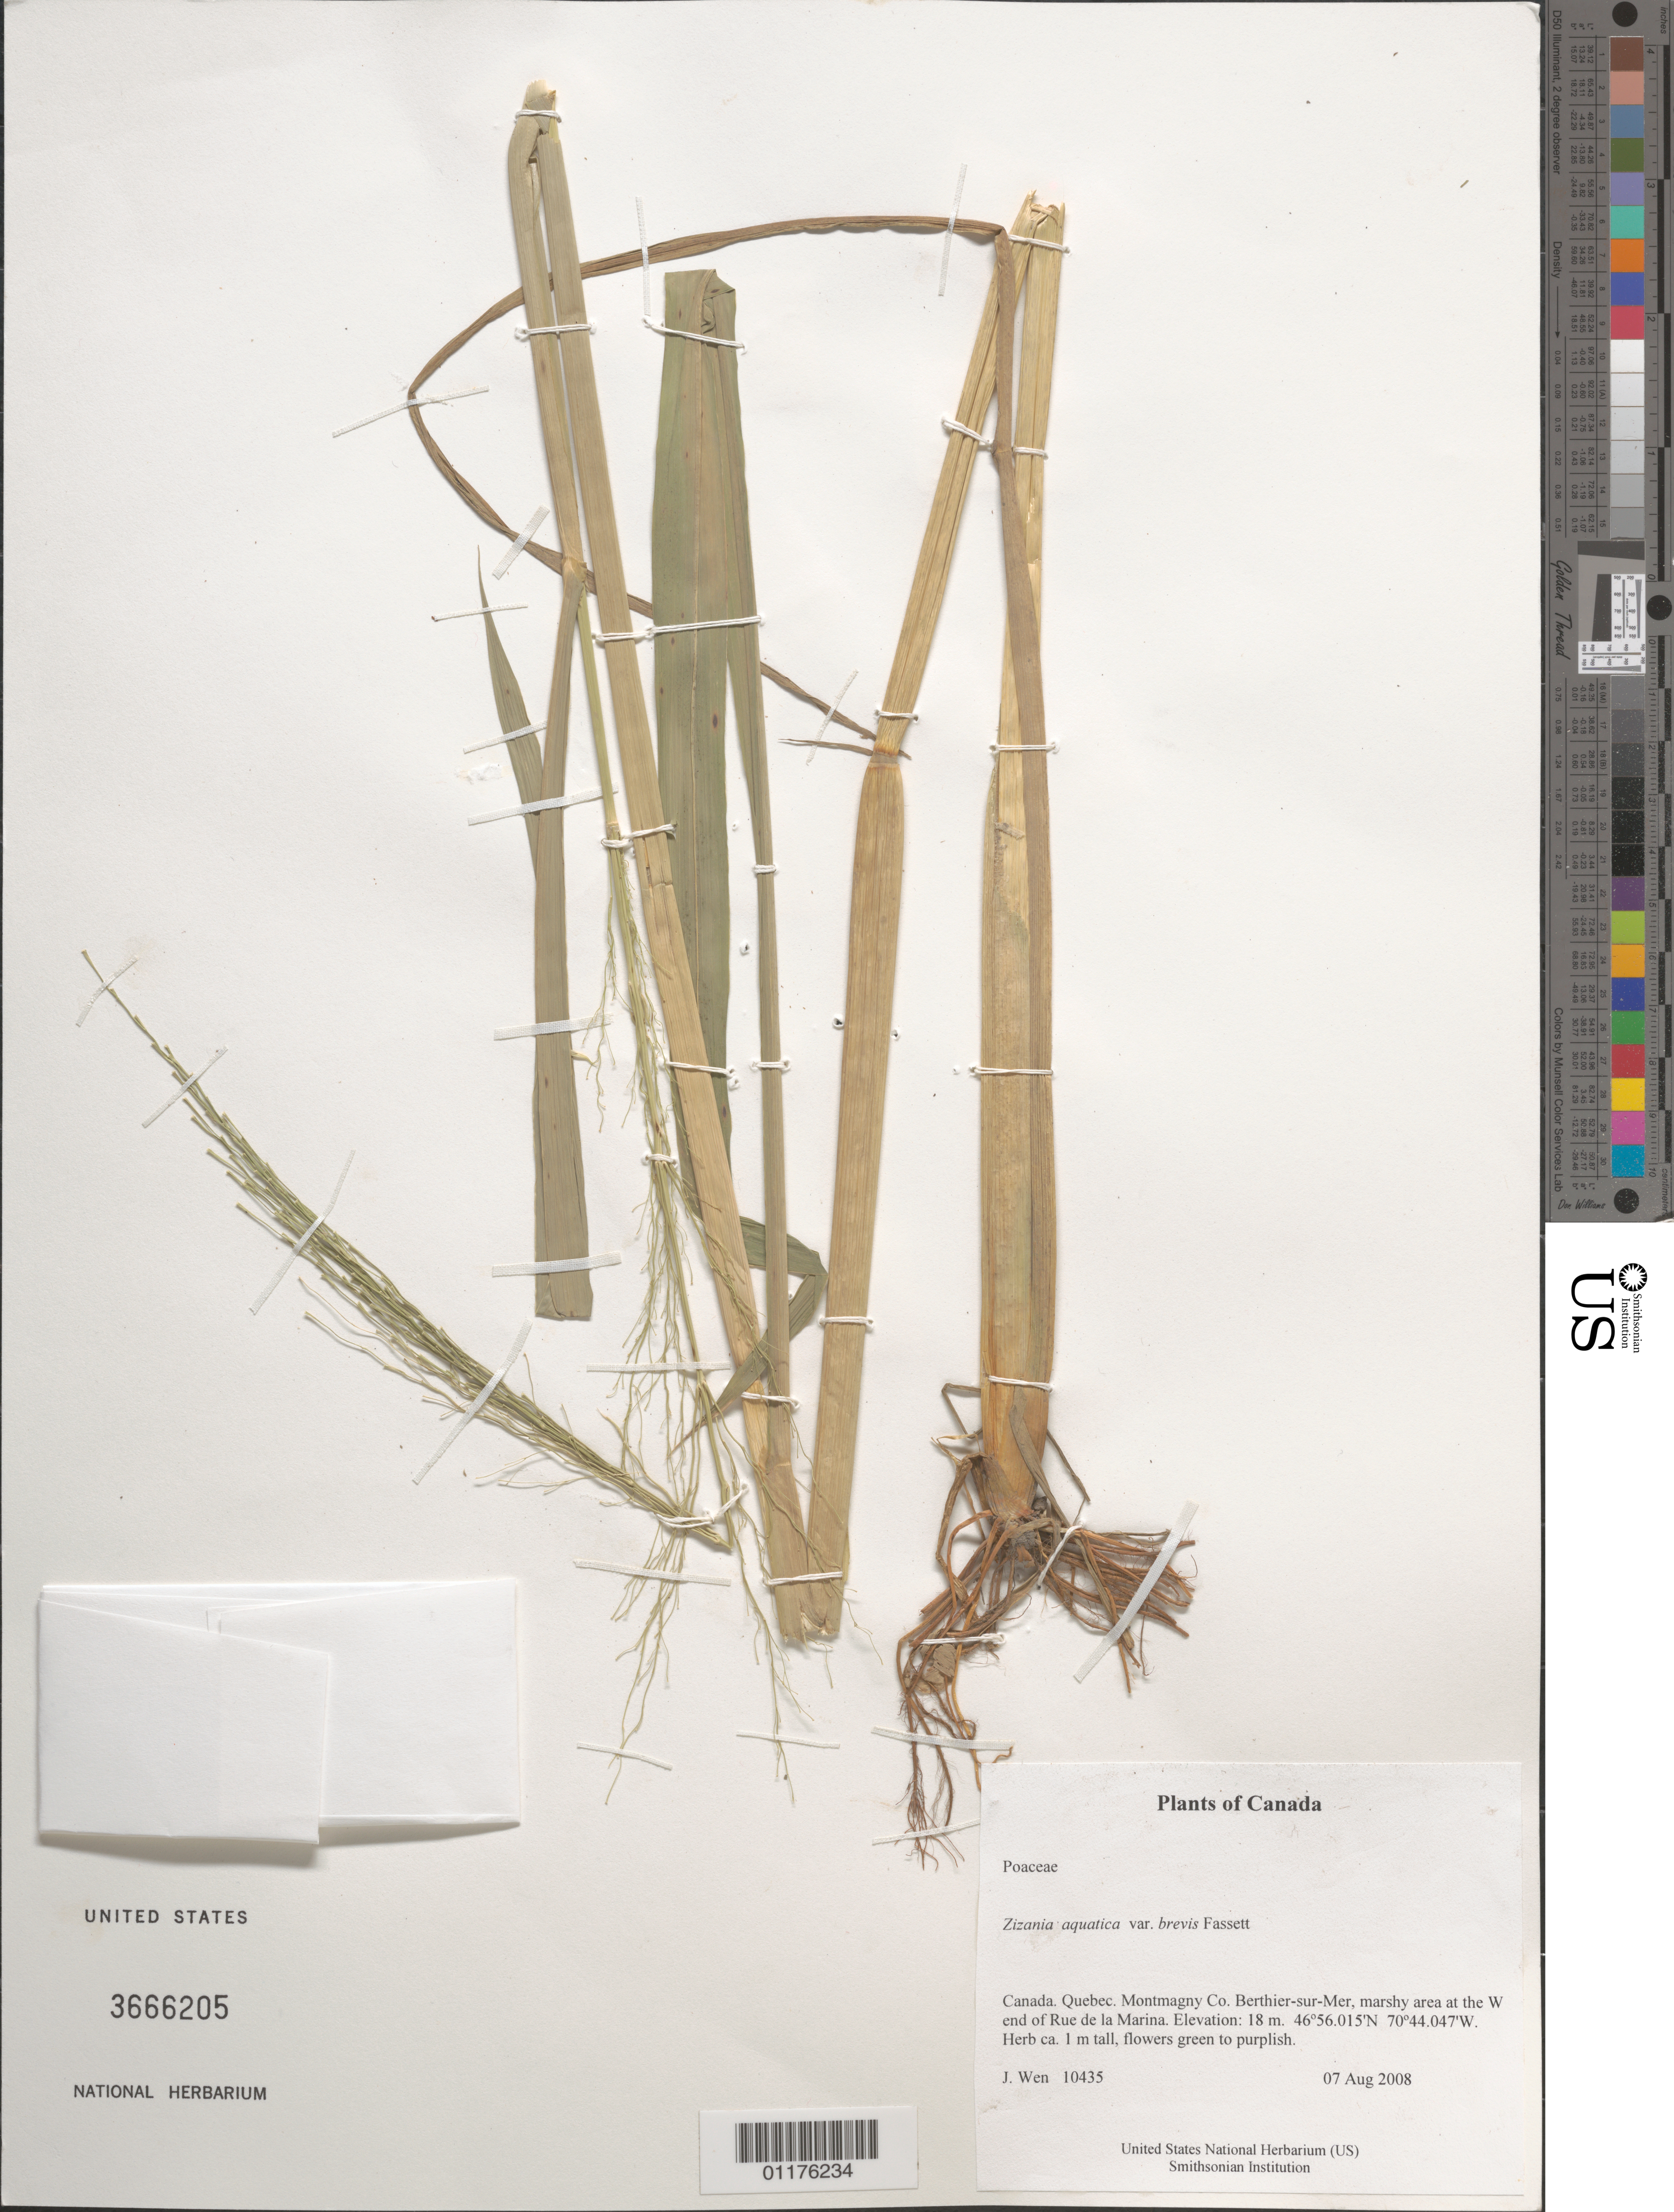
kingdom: Plantae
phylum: Tracheophyta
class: Liliopsida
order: Poales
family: Poaceae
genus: Zizania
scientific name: Zizania aquatica var. brevis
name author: Fassett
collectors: J. Wen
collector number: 10435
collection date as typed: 07 Aug 2008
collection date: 2008-08-07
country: Canada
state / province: Quebec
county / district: Montmagny Co.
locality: Berthier-sur-Mer, marshy area at the W end of Rue de la Marina.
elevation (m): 18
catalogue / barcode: US 3666205